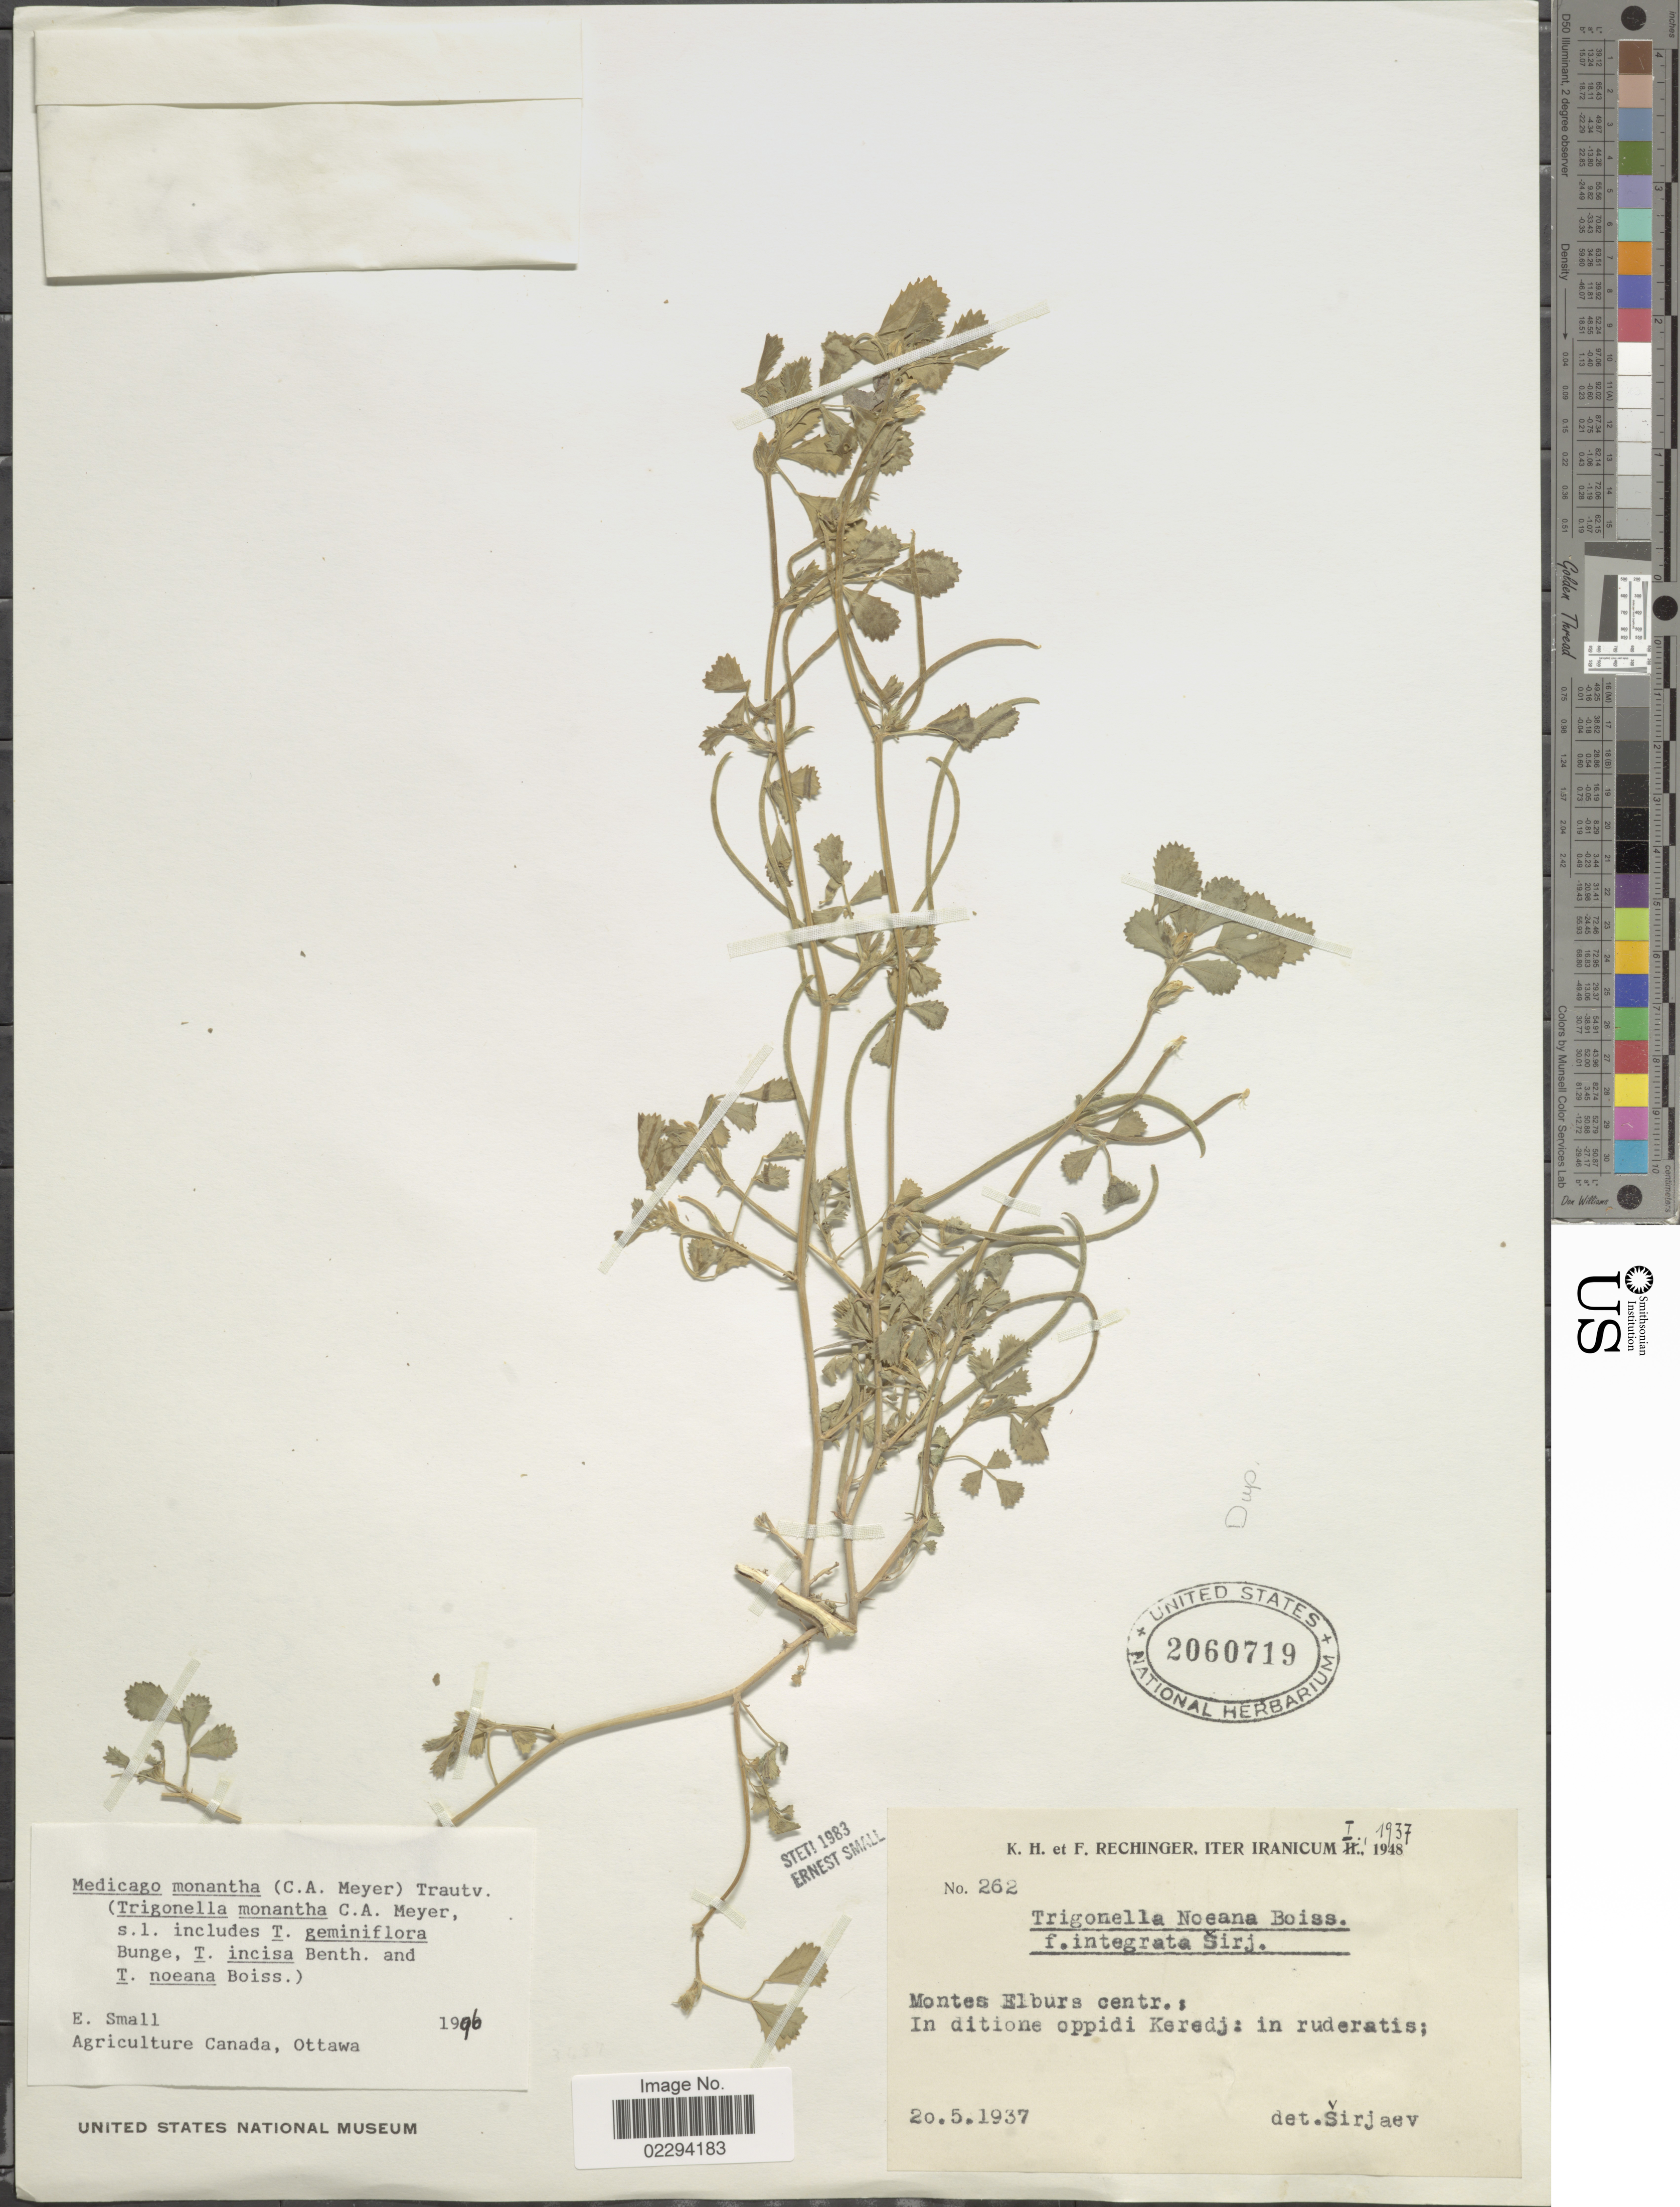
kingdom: Plantae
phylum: Tracheophyta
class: Magnoliopsida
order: Fabales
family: Fabaceae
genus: Medicago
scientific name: Medicago monantha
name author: (C.A. Mey.) Trautv.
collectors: K. H. Rechinger & F. Rechinger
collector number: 262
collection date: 1937-05-20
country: Iran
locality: Iter Iranicum. Montes Elburs centr.: In ditione oppidi Keredj: in ruderatis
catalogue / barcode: US 2060719